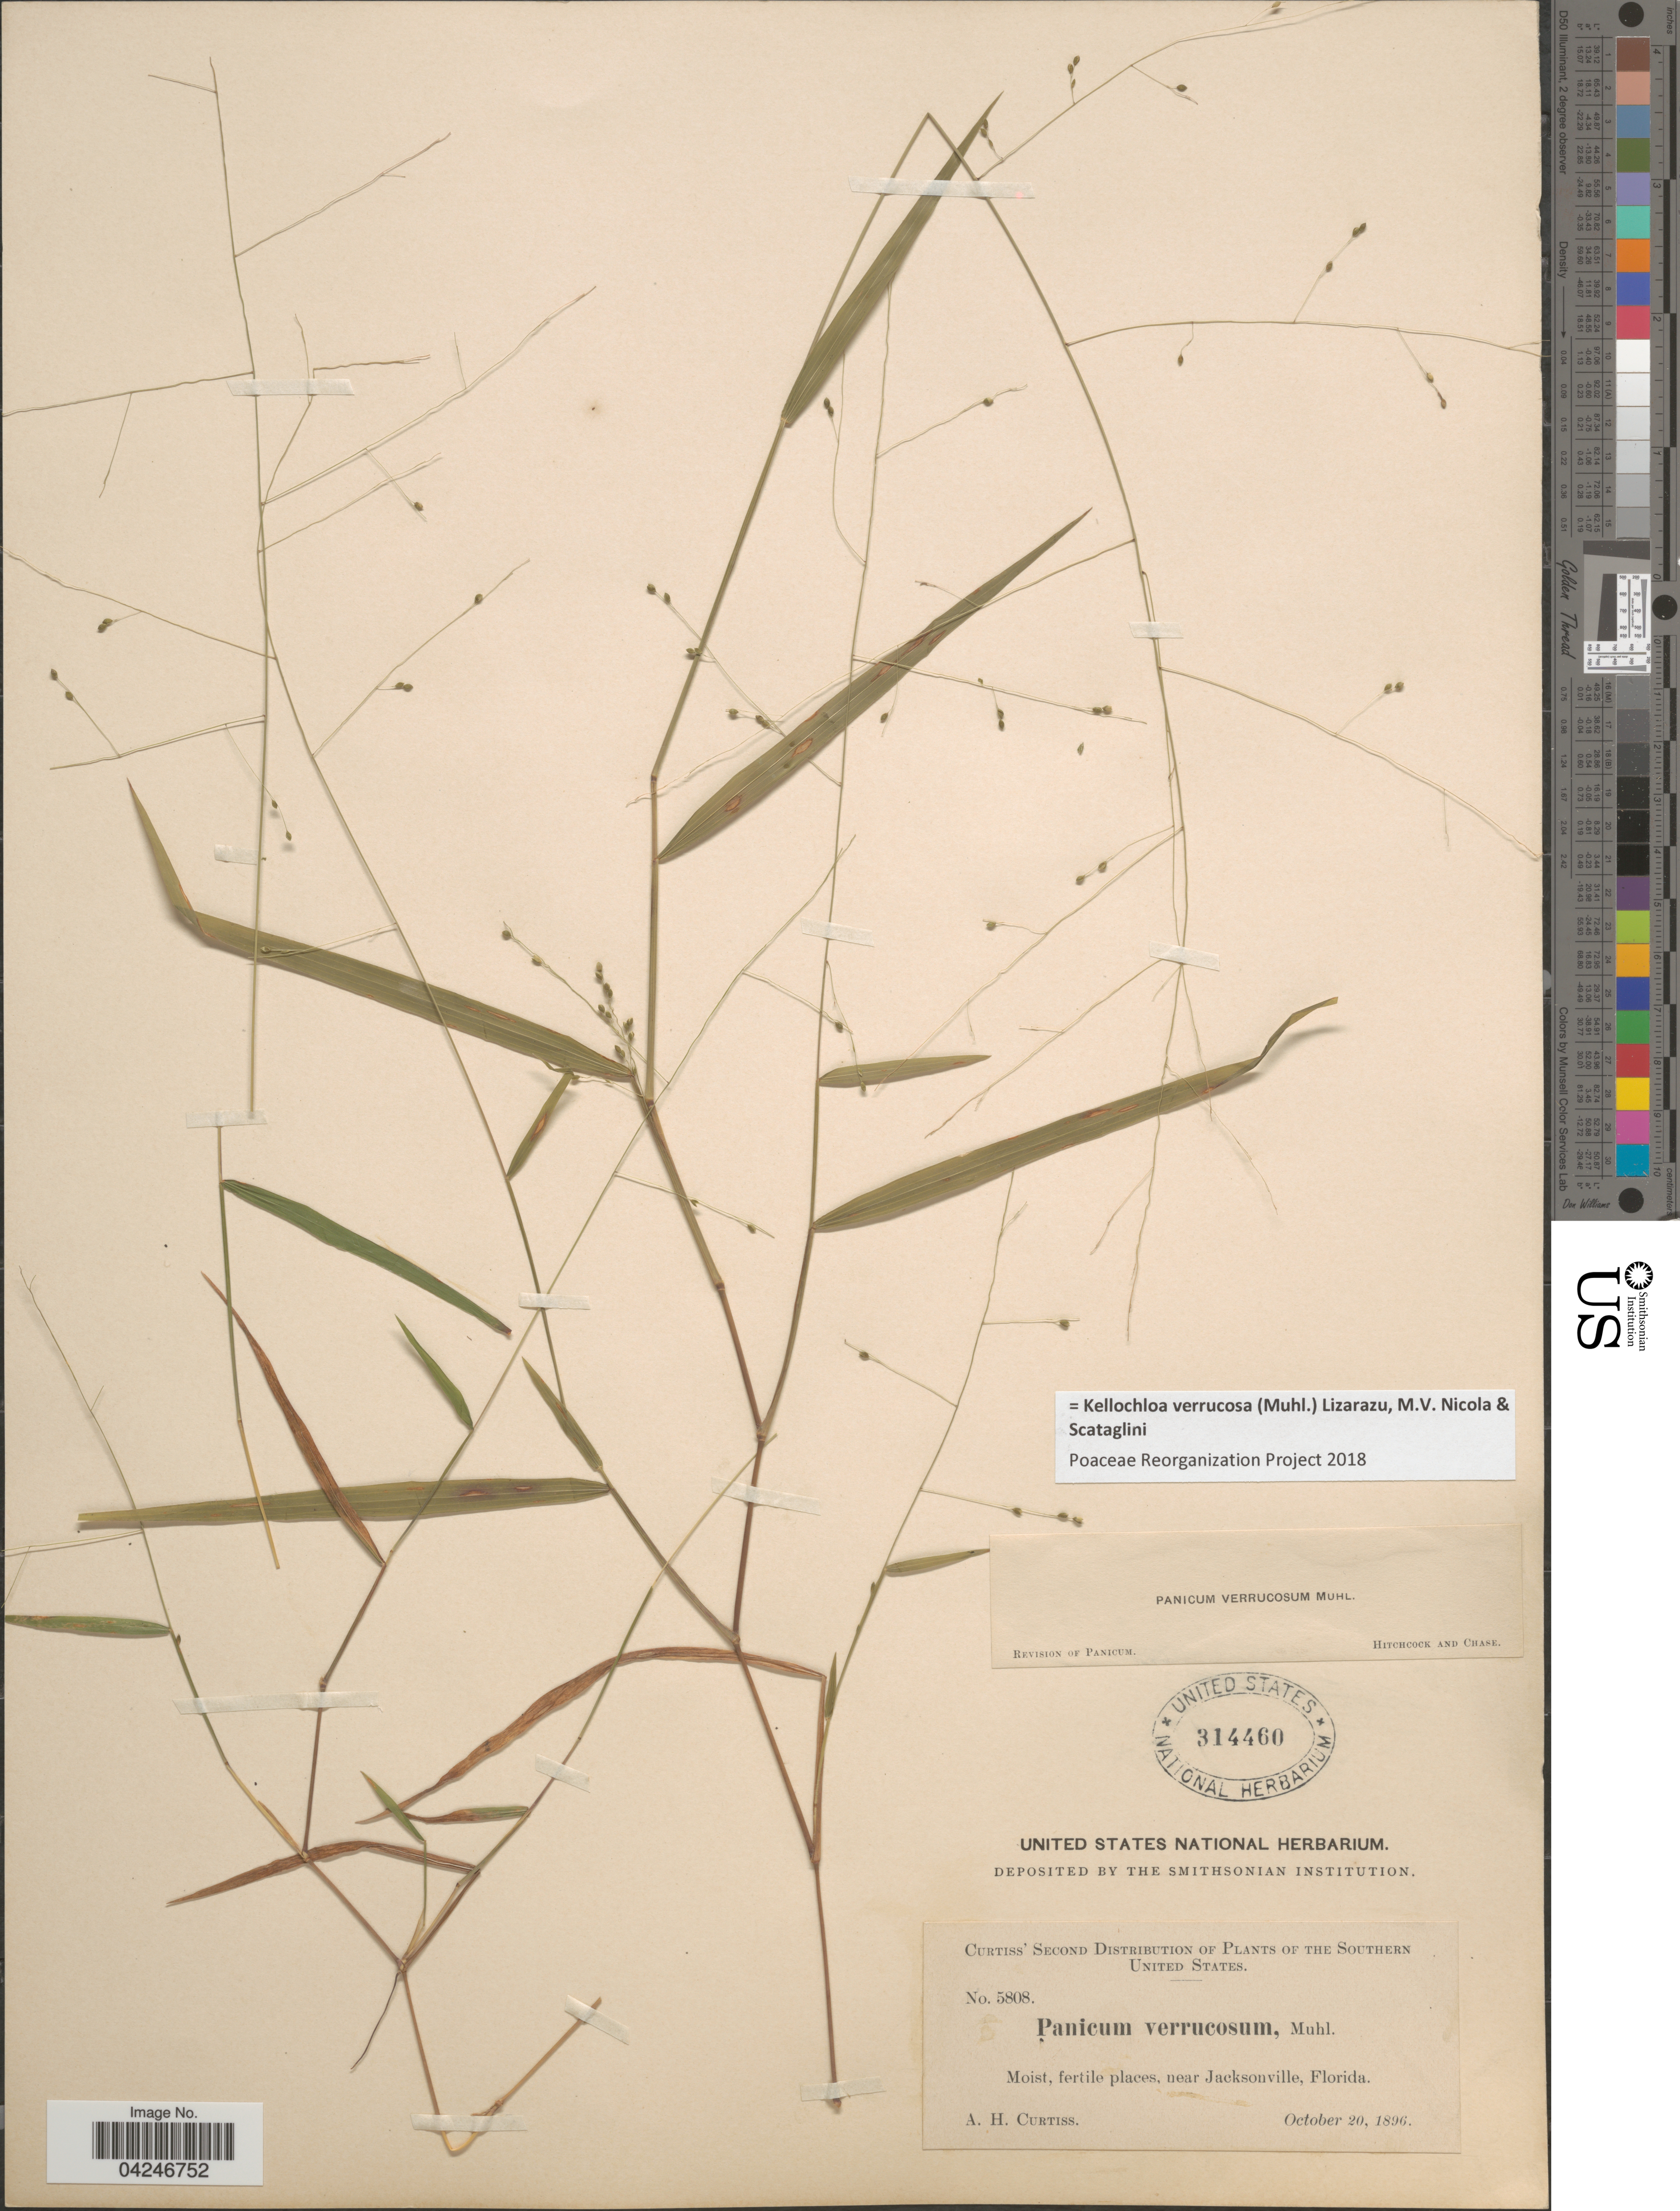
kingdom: Plantae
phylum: Tracheophyta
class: Liliopsida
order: Poales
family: Poaceae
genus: Kellochloa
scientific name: Kellochloa verrucosa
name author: (Muhl.) Lizarazu et al.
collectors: A. H. Curtiss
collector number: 5808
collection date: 1896-10-20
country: United States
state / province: Florida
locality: The Southern United States. Moist, fertile places, near Jacksonville.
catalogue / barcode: US 314460